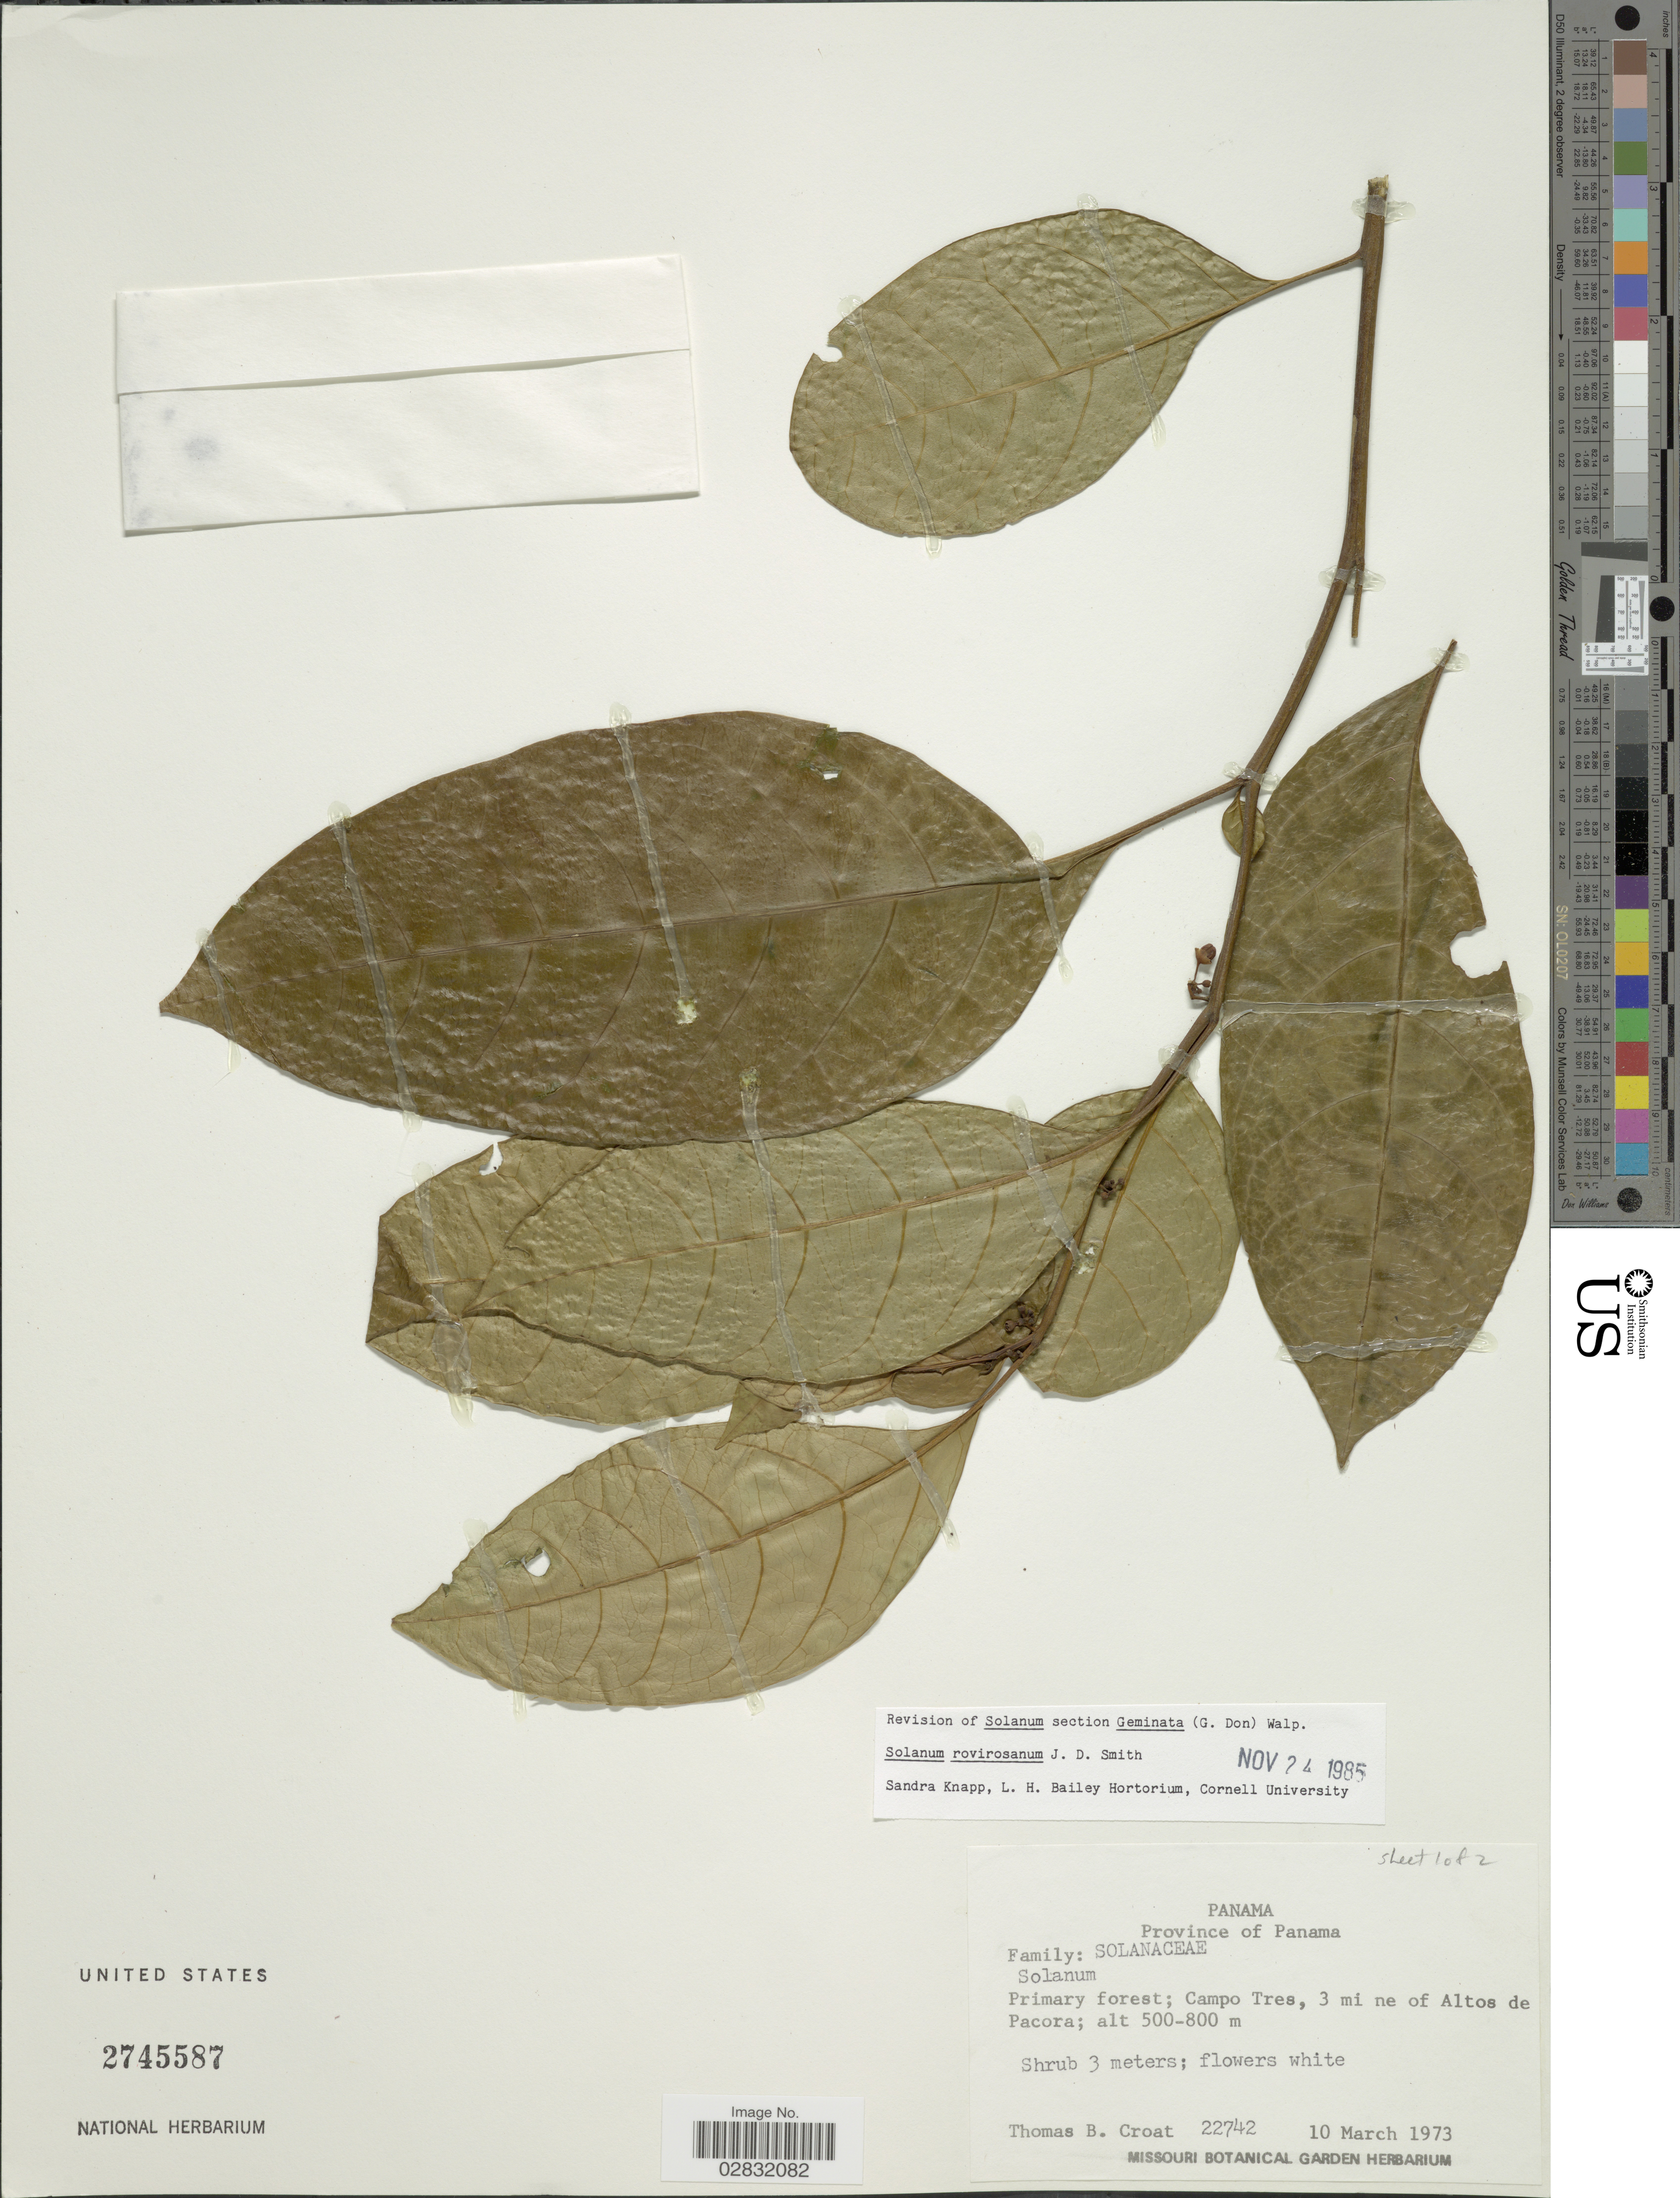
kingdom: Plantae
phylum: Tracheophyta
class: Magnoliopsida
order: Solanales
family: Solanaceae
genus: Solanum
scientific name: Solanum rovirosanum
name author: Donn. Sm.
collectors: T. B. Croat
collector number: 22742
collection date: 1973-03-10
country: Panama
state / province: Panamá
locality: Province of Panama, Campo Tres, 3 mi ne of Altos de Pacora.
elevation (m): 500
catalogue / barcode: US 2745587